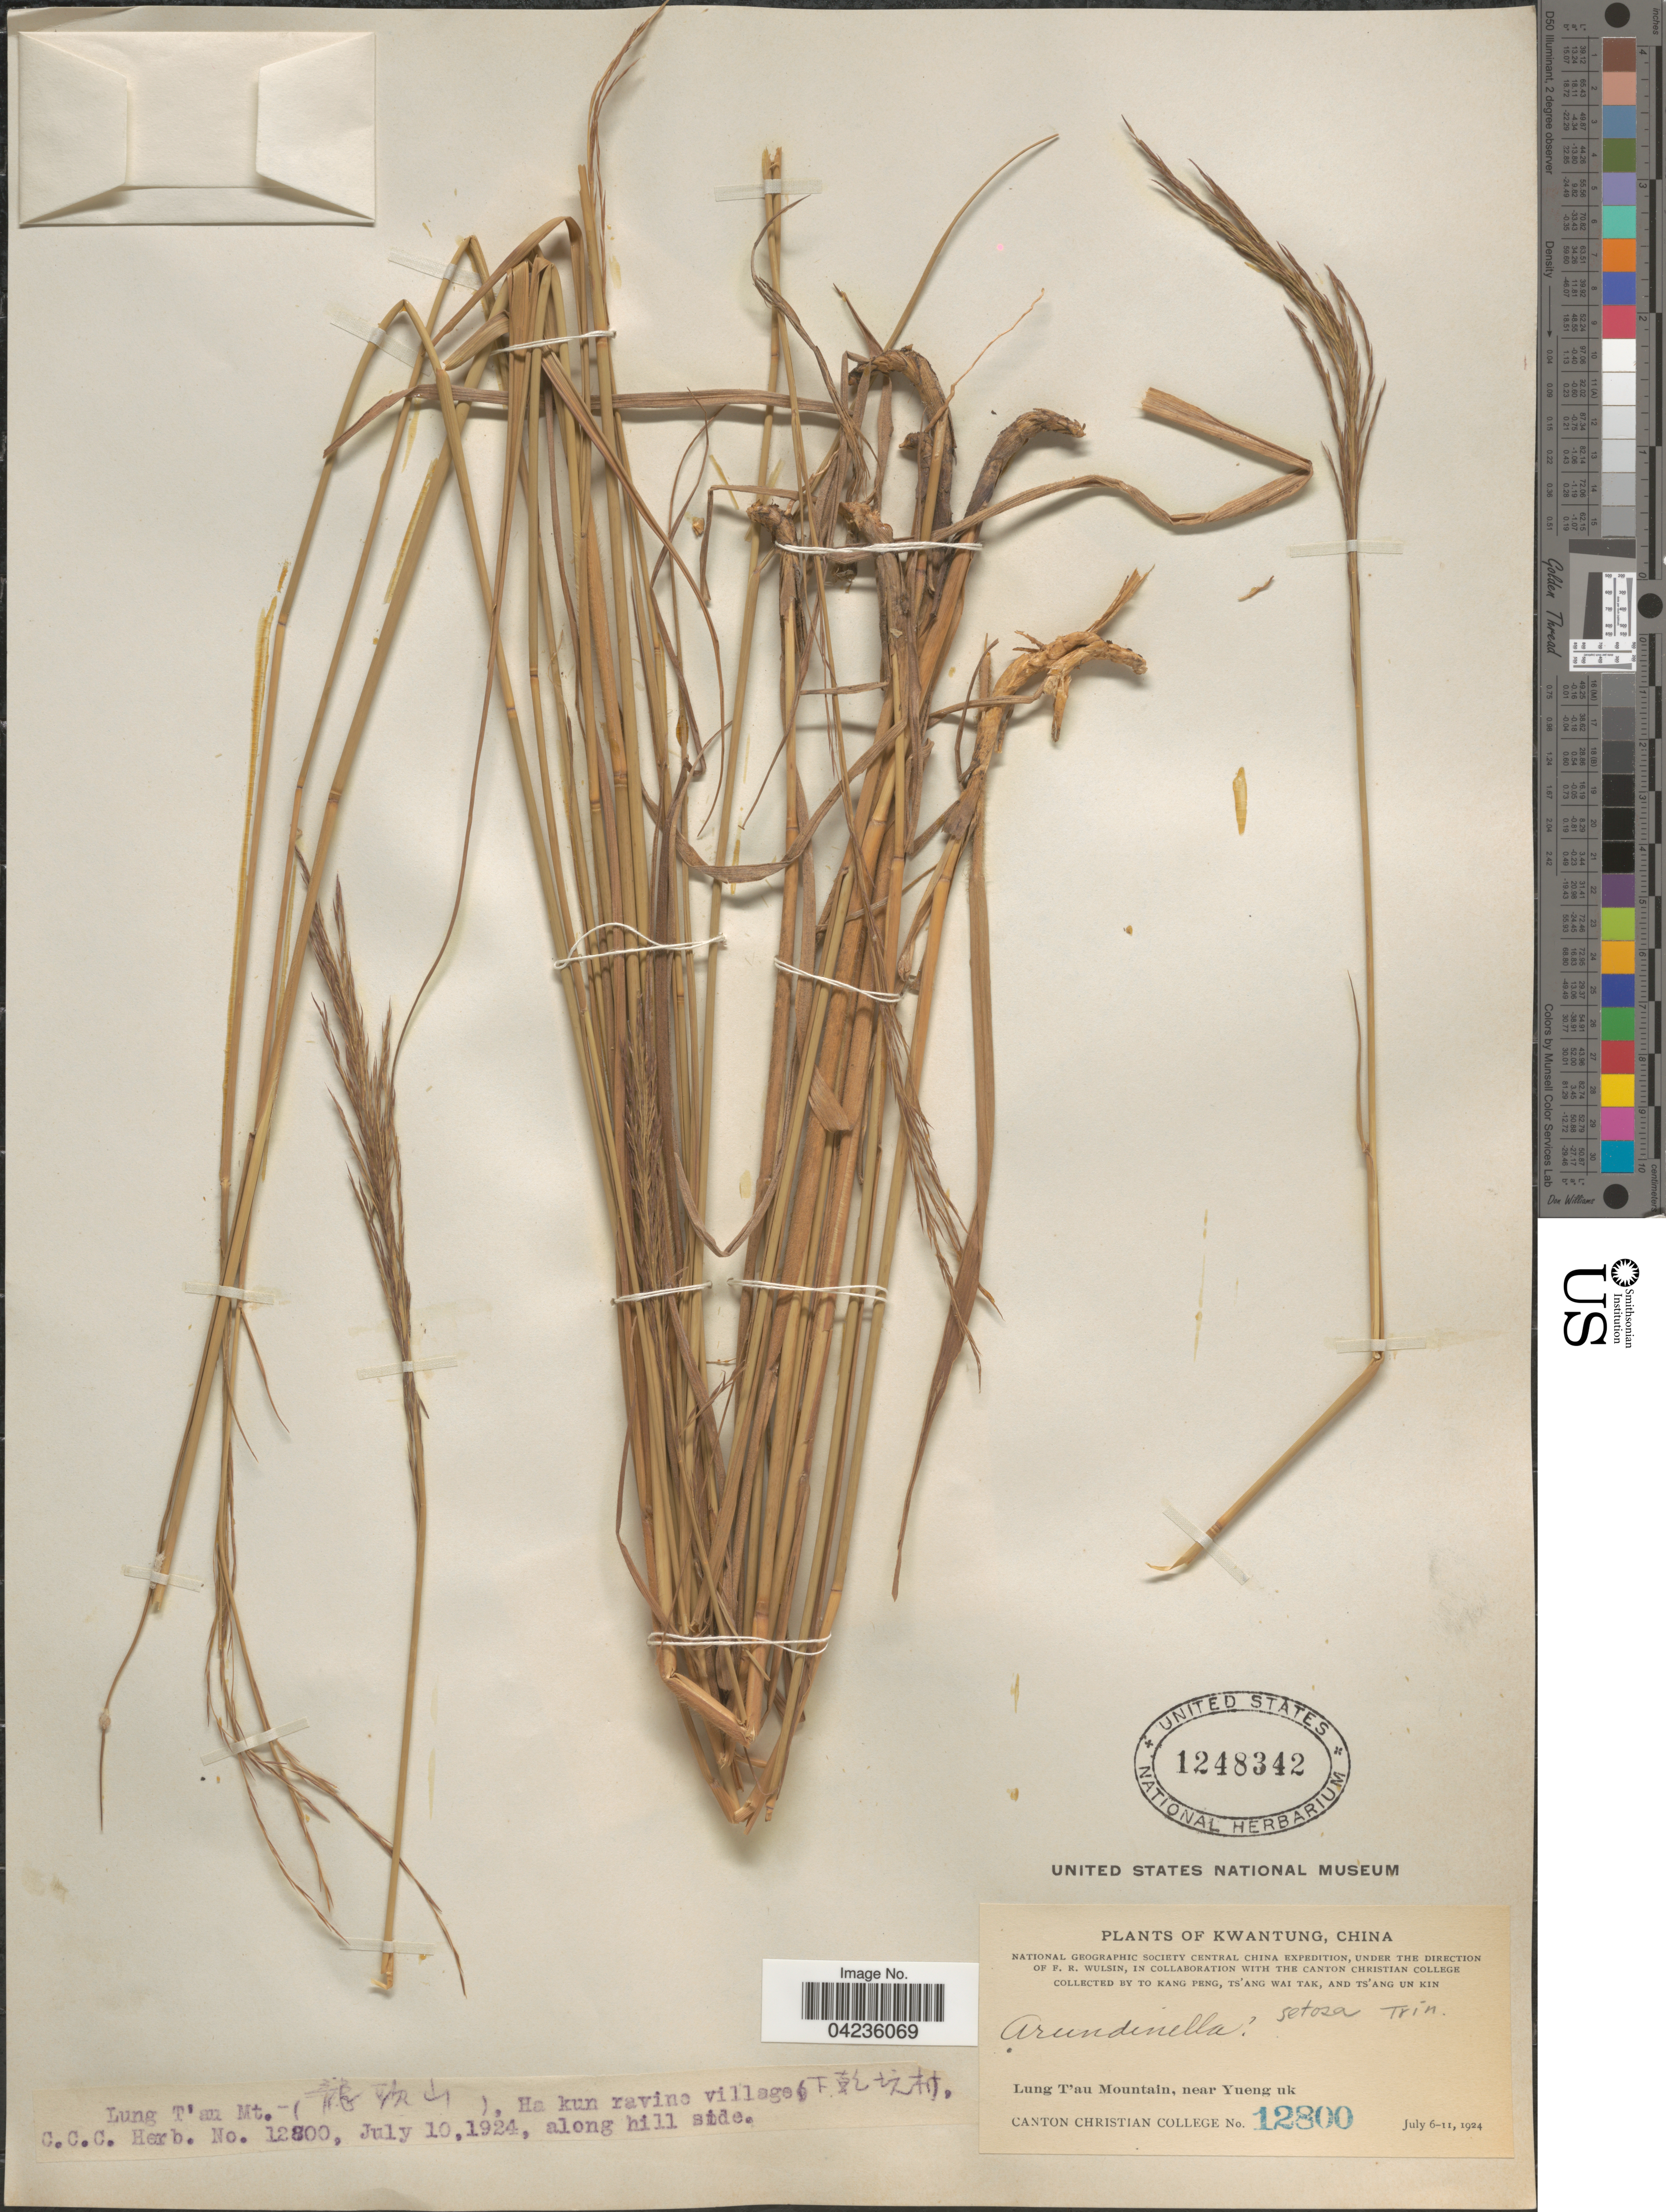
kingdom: Plantae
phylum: Tracheophyta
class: Liliopsida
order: Poales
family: Poaceae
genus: Arundinella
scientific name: Arundinella setosa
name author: Trin.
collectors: T. K. Peng, W. T. Tsang & Ts' Ang Un Kin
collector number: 12800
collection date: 1924-07-10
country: China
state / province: Guangdong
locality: Kwantung. National Geographic Society Central China Expedition. Lung T'au Mountain, near Yueng uk. Lung T'au Mt. (X), Ha kun ravine village (X).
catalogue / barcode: US 1248342